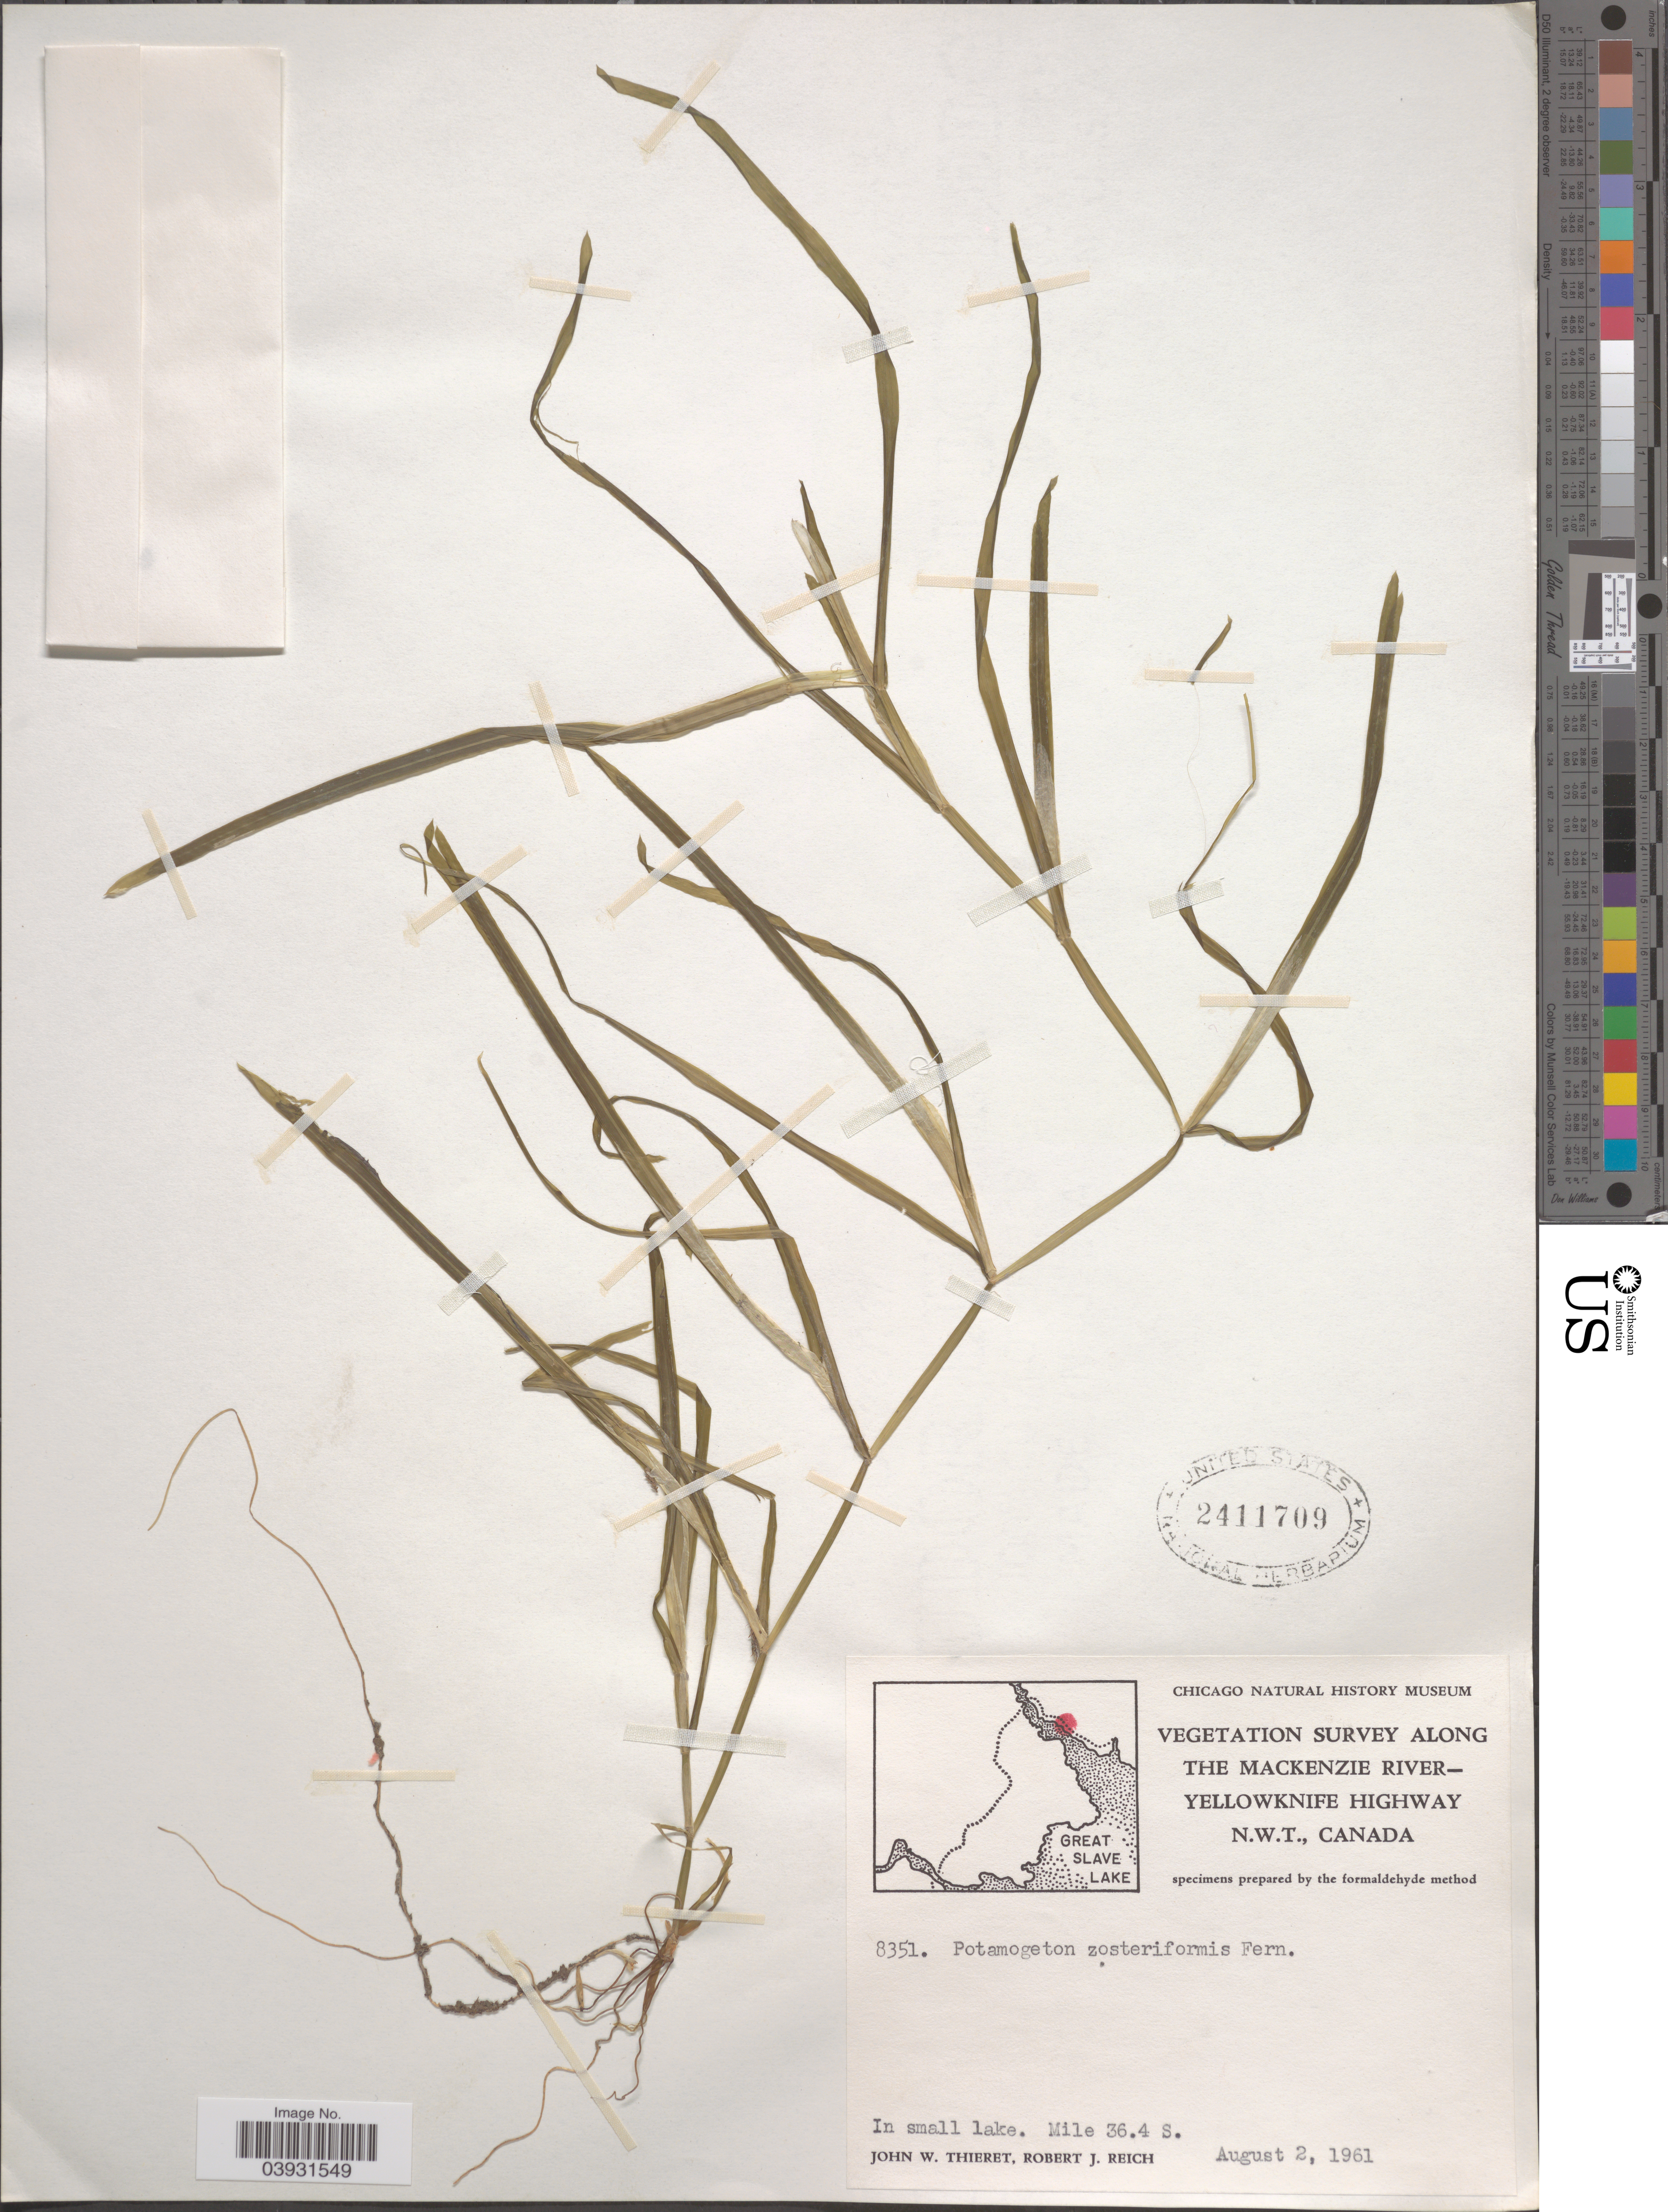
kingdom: Plantae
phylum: Tracheophyta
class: Liliopsida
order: Alismatales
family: Potamogetonaceae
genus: Potamogeton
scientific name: Potamogeton zosterifolius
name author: Schumach.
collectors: J. W. Thieret & R. Reich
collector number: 8351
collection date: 1961-08-02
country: Canada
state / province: Northwest Territories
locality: Along the Mackenzie River - Yellowknife Highway. Mile 36.4 S.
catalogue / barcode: US 2411709